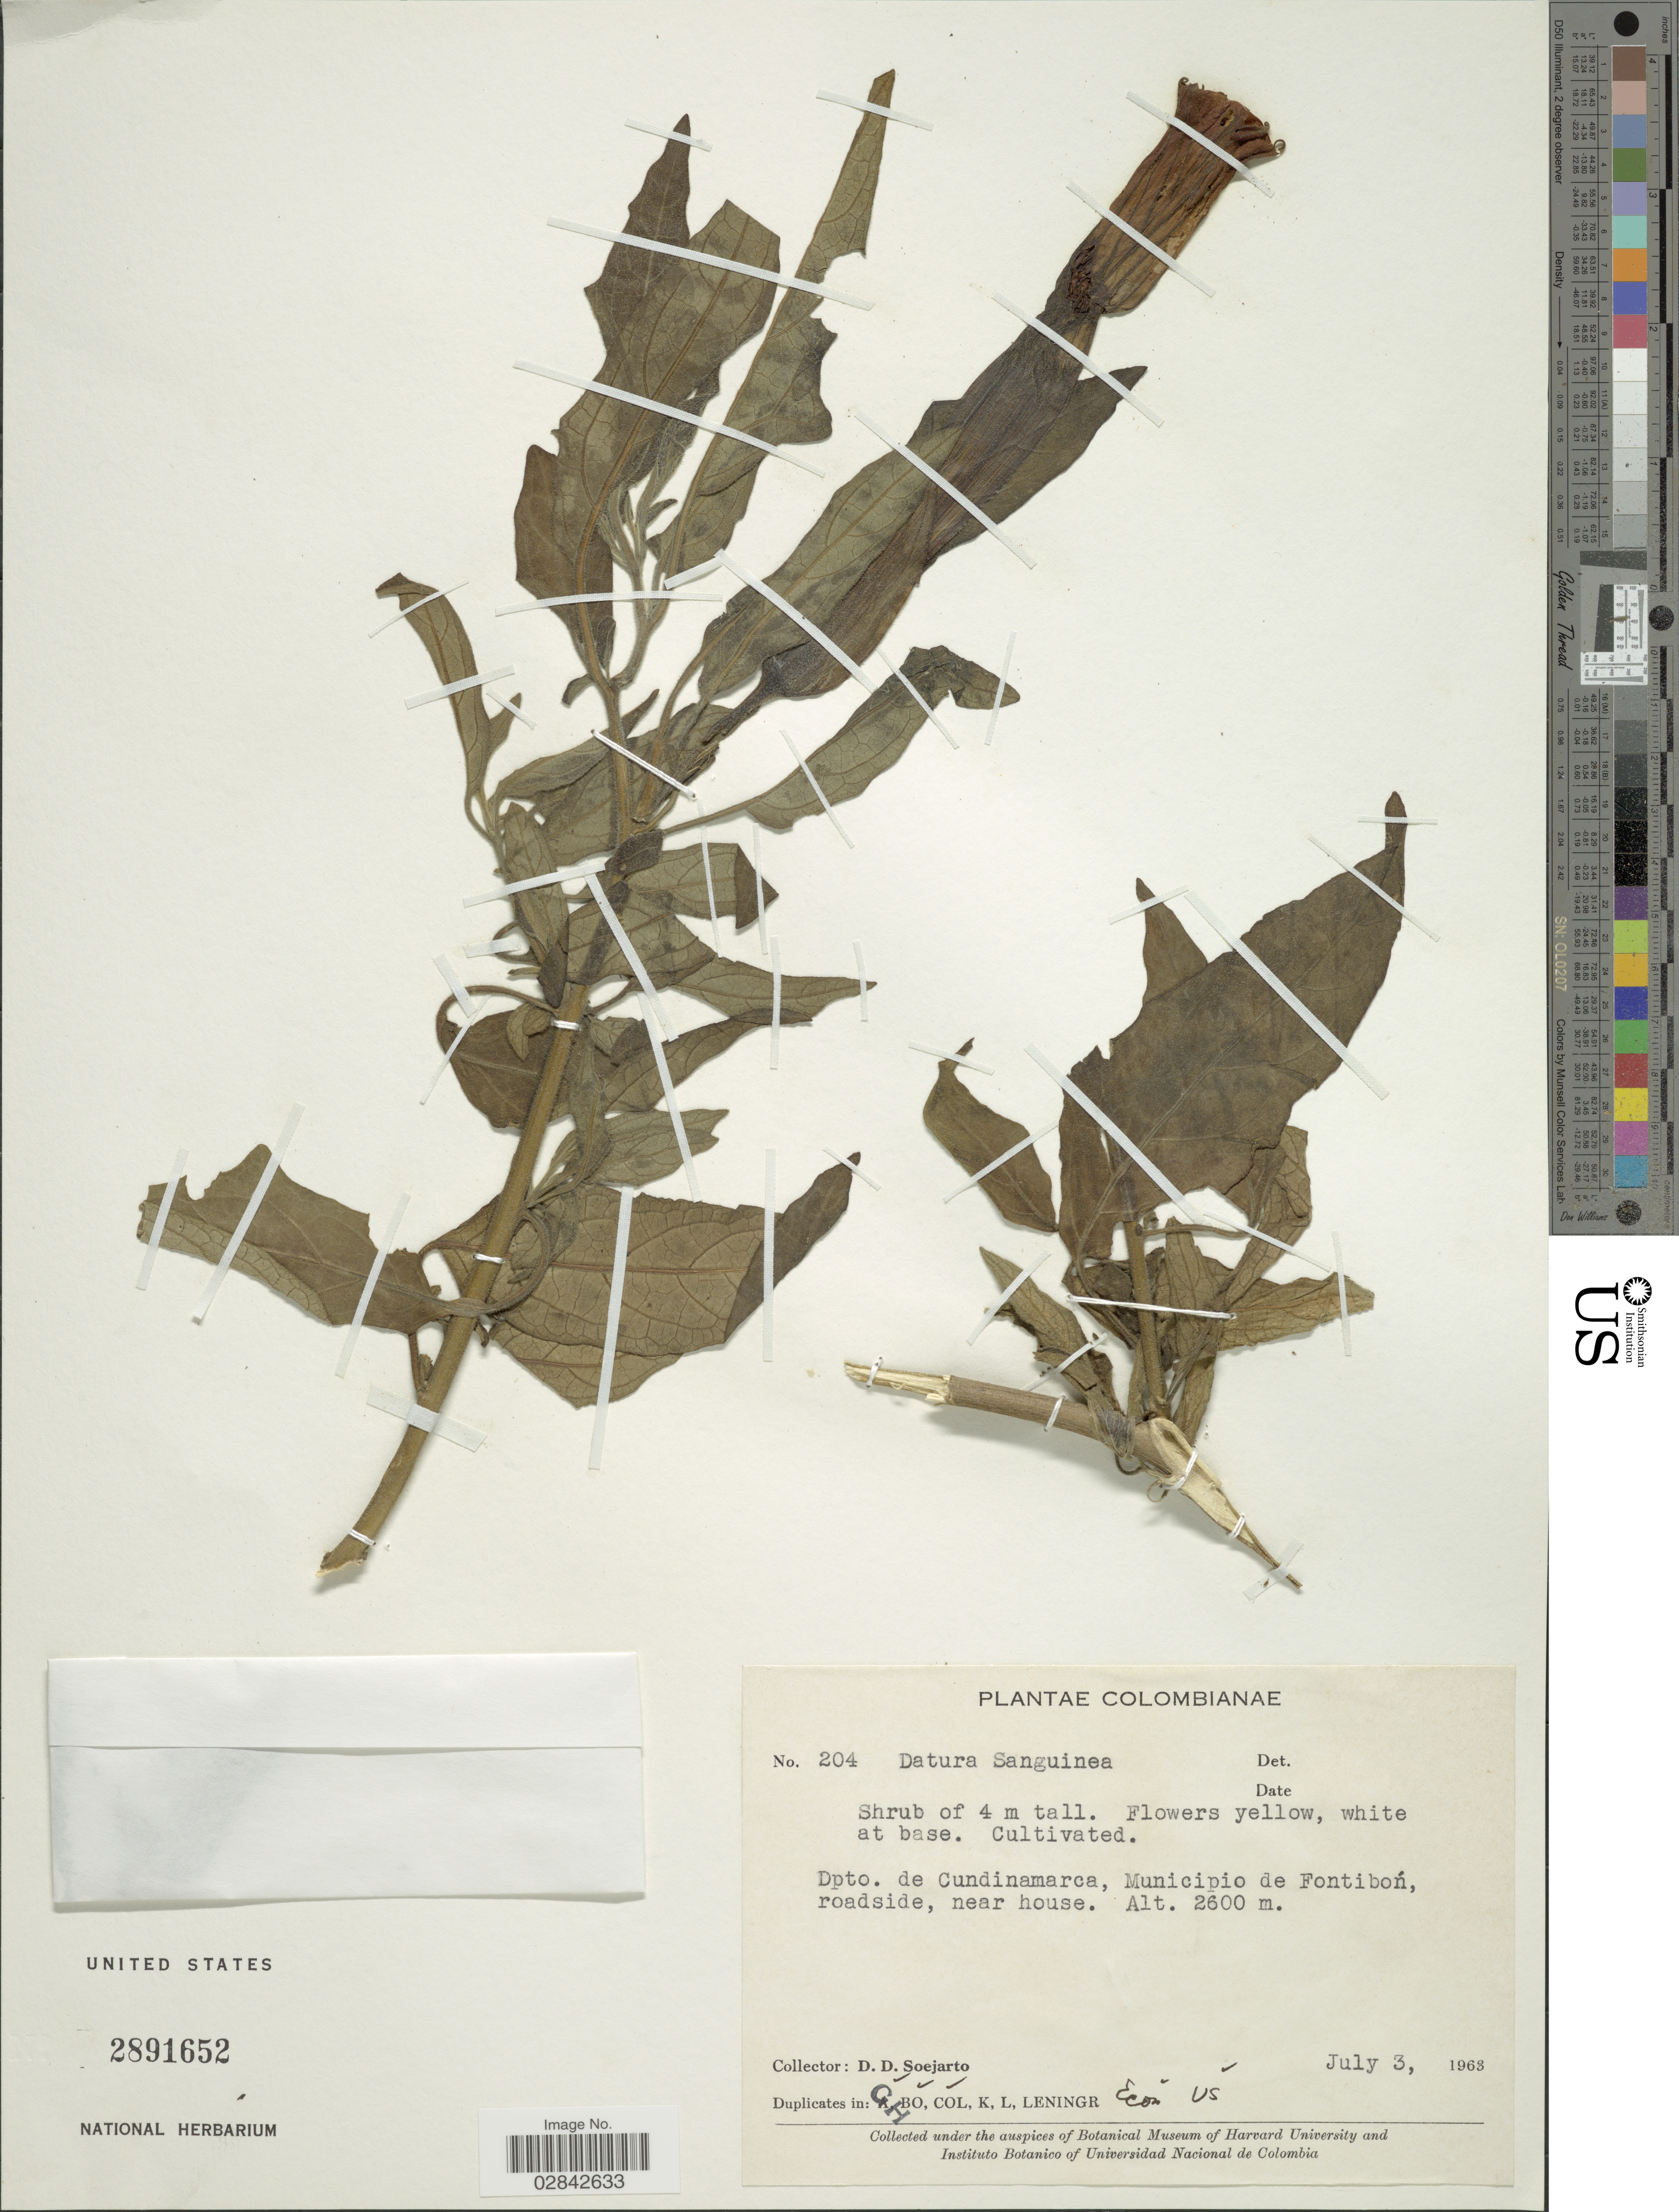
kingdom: Plantae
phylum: Tracheophyta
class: Magnoliopsida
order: Solanales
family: Solanaceae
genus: Brugmansia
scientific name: Brugmansia sanguinea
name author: (Ruiz & Pav.) D. Don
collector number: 204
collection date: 1963-07-03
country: Colombia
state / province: Cundinamarca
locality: Dpto. de Cundinamarca, Municipio de Fontibón, roadside, near house.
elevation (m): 2600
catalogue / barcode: US 2891652